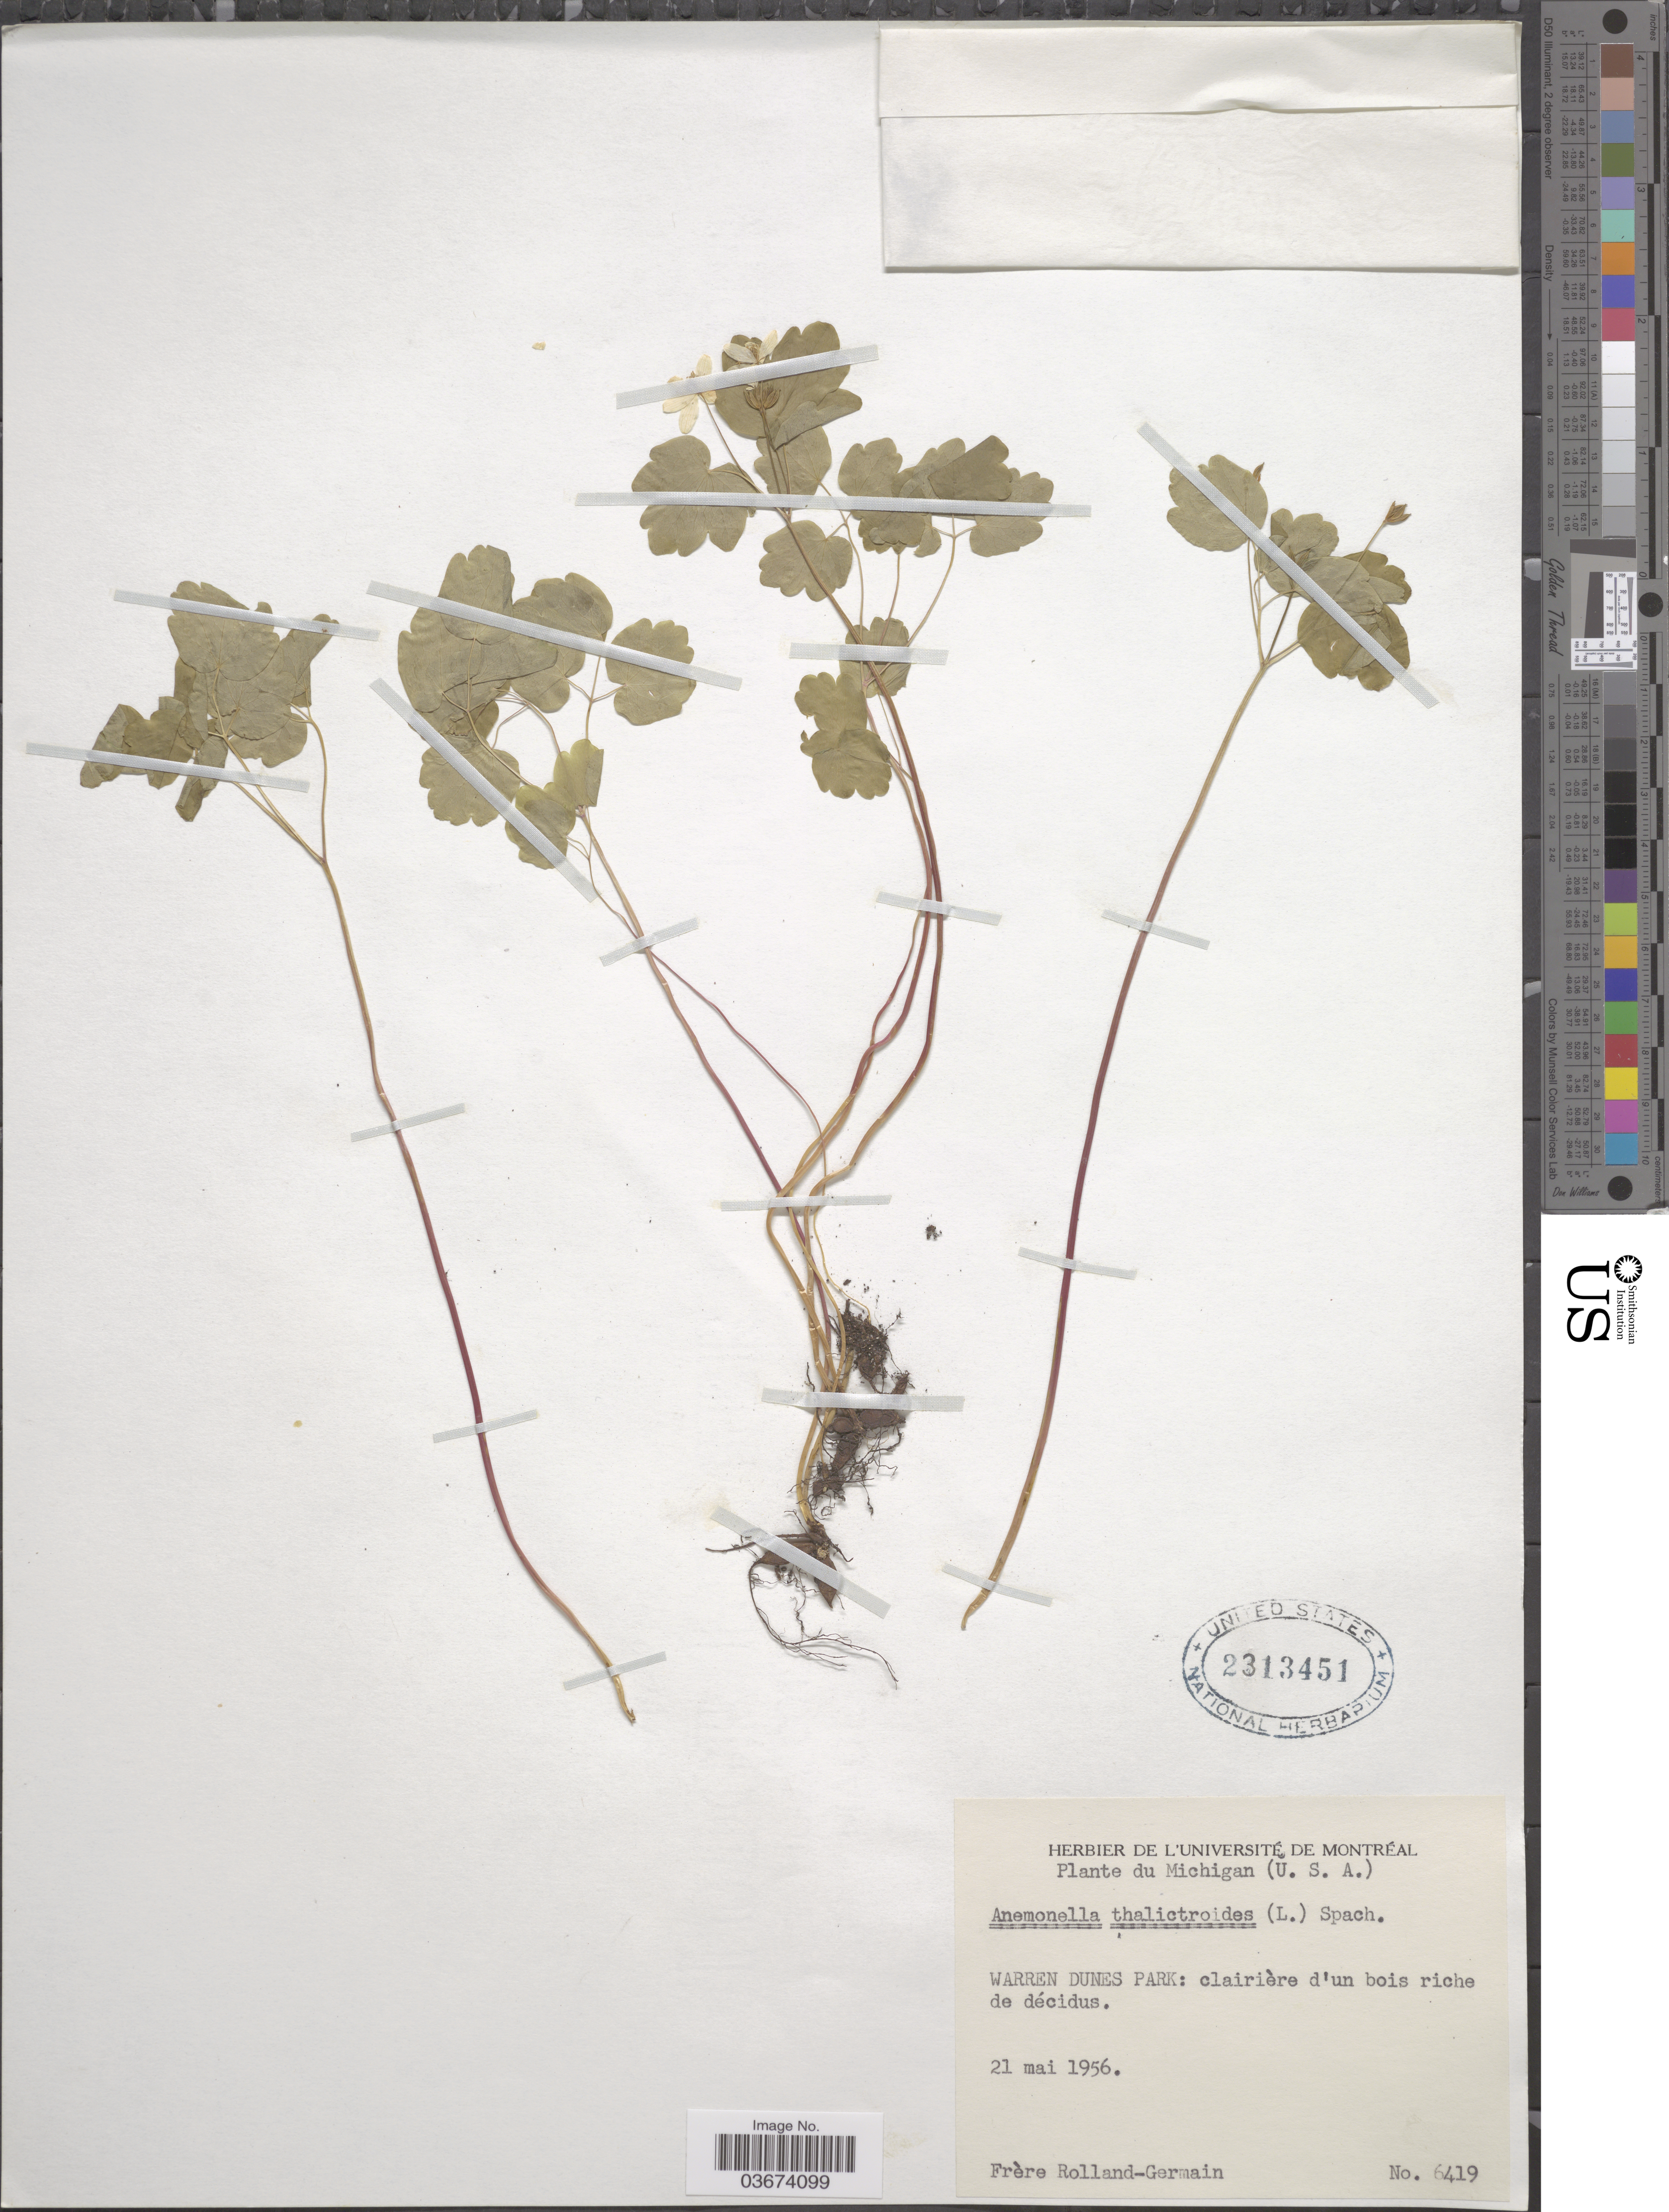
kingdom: Plantae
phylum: Tracheophyta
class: Magnoliopsida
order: Ranunculales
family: Ranunculaceae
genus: Thalictrum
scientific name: Thalictrum thalictroides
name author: (L.) A.J. Eames & B. Boivin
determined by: Strong, M. T., (US), Smithsonian Institution - National Museum of Natural History (UNITED STATES)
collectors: Rolland-Germain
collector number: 6419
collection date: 1956-05-21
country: United States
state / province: Michigan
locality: Warren Dunes Park: clairière dún bois riche de décidus.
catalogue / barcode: US 2313451